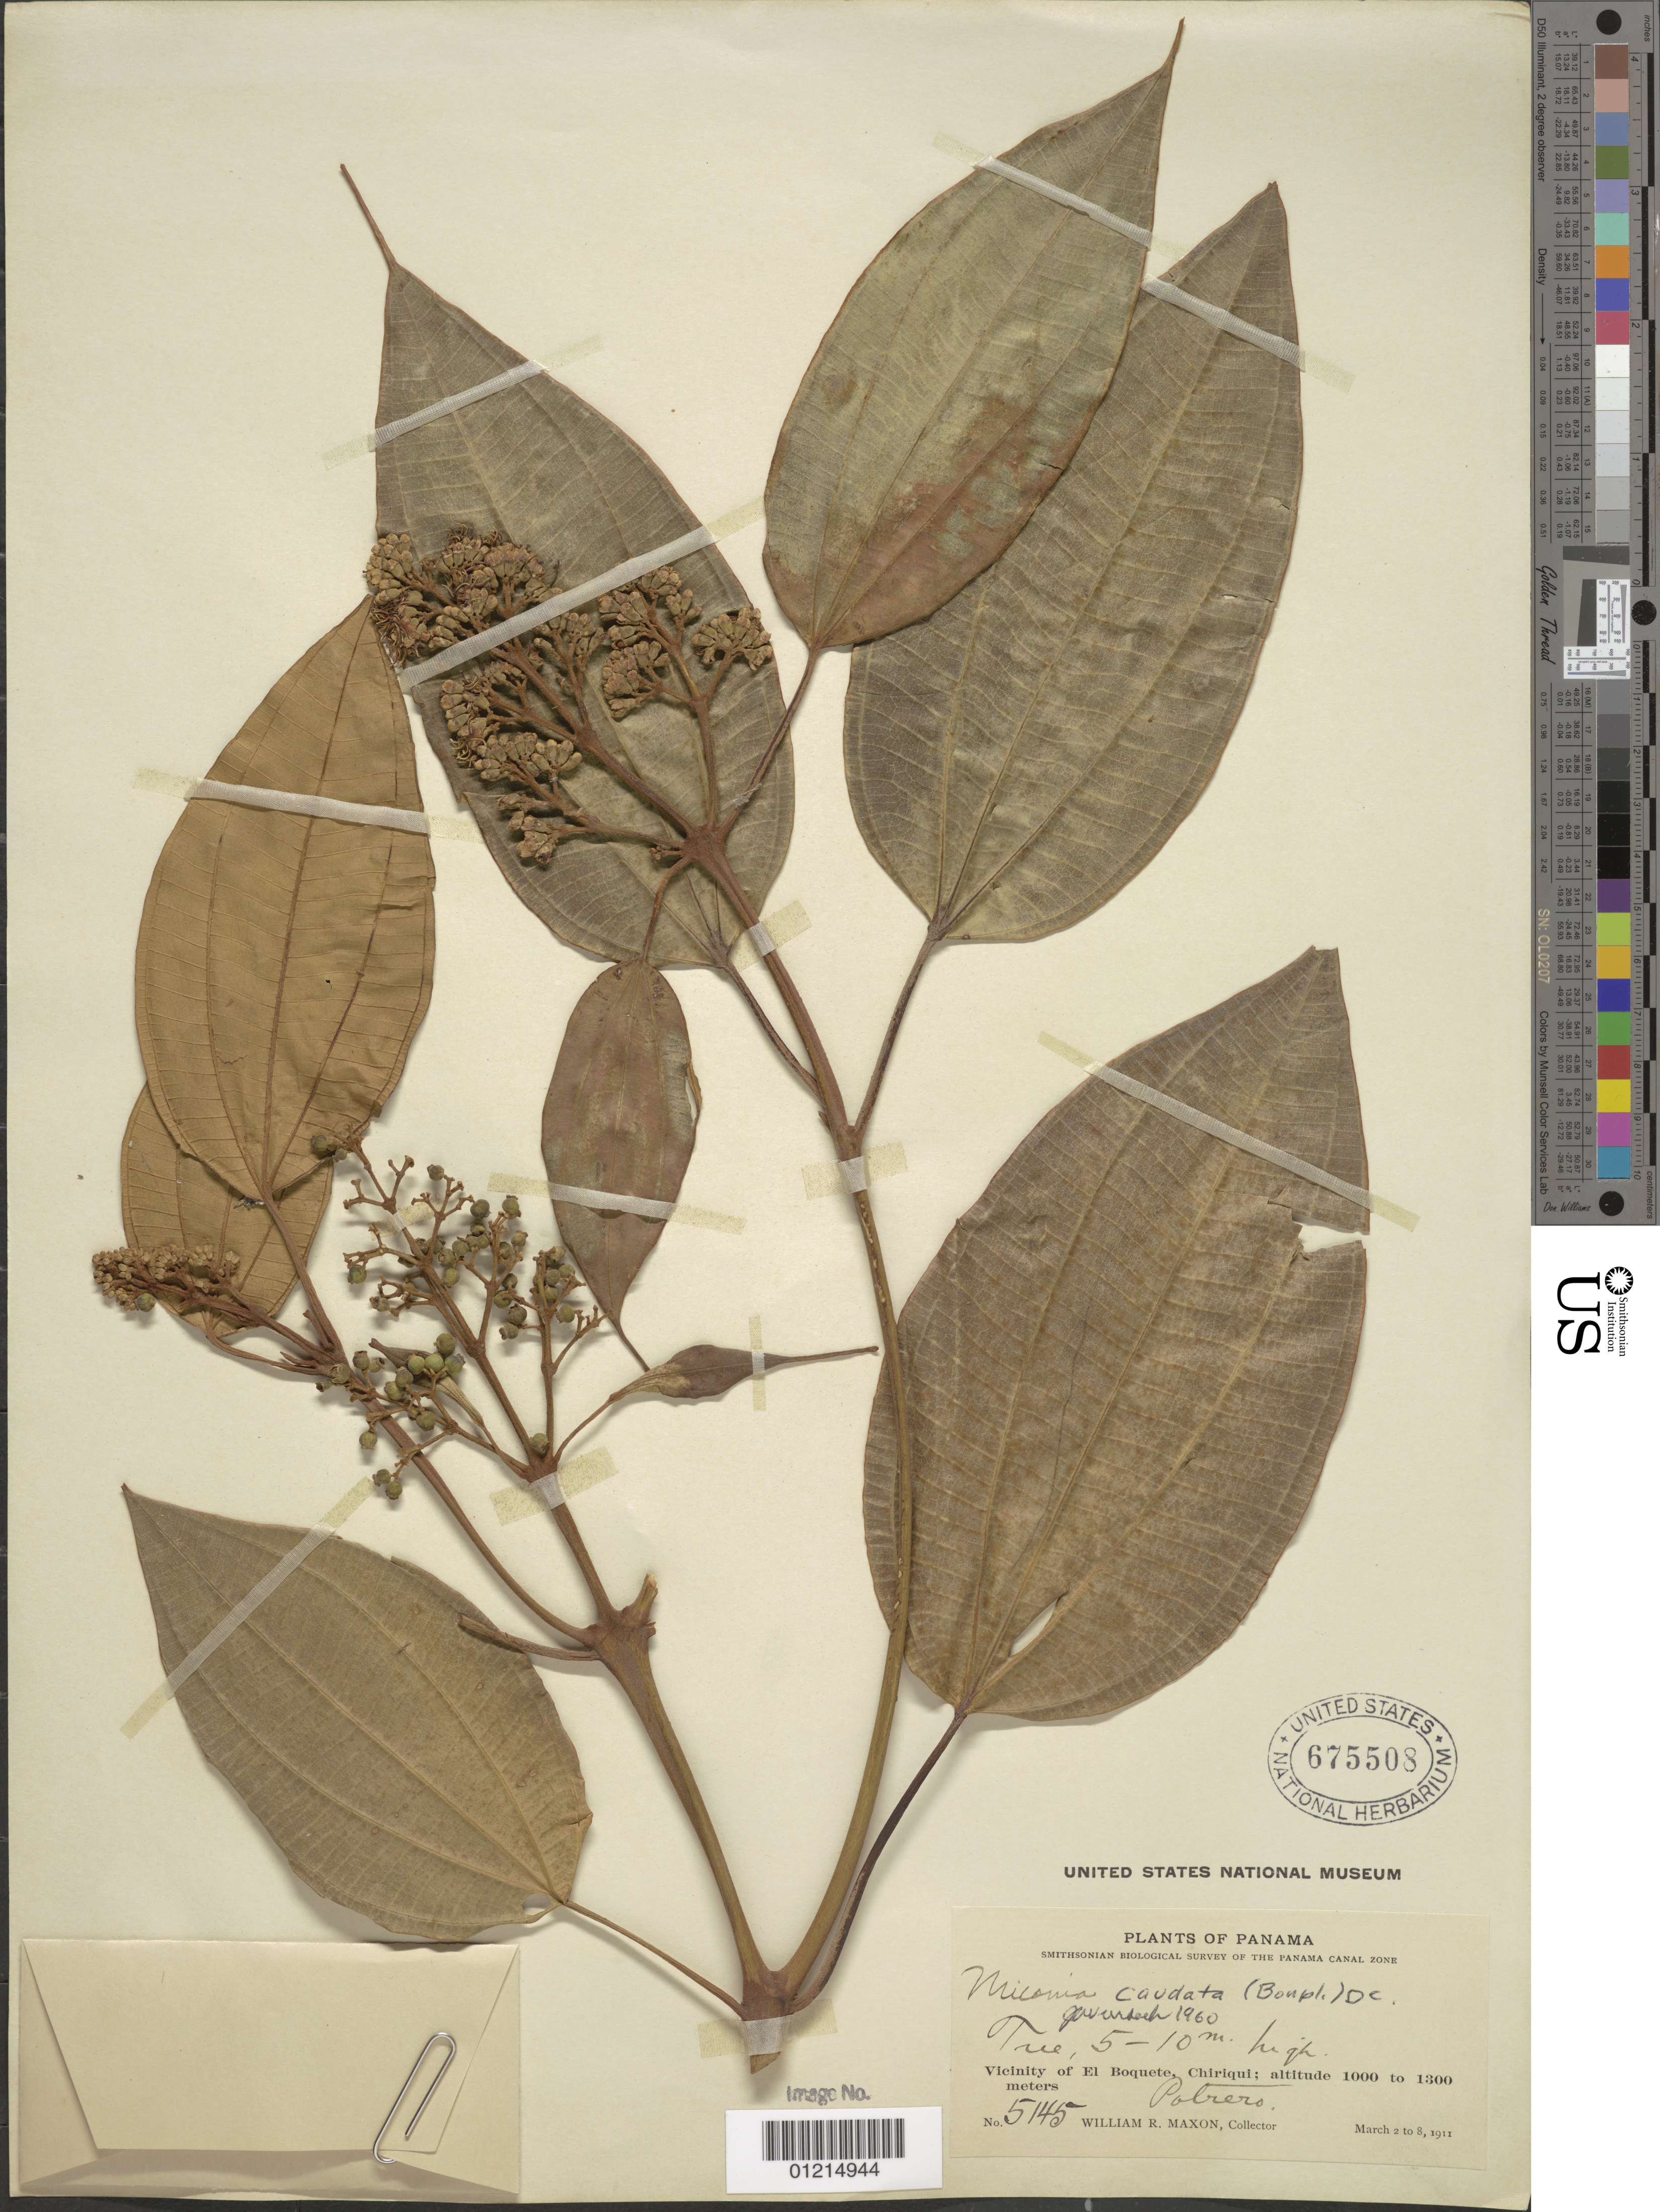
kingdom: Plantae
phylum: Tracheophyta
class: Magnoliopsida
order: Myrtales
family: Melastomataceae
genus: Miconia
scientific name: Miconia caudata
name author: (Bonpl.) DC.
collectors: W. R. Maxon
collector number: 5145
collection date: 1911-03-02/1911-03-08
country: Panama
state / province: Chiriqui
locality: Vicinity of El Boquete.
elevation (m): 1000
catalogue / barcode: US 675508